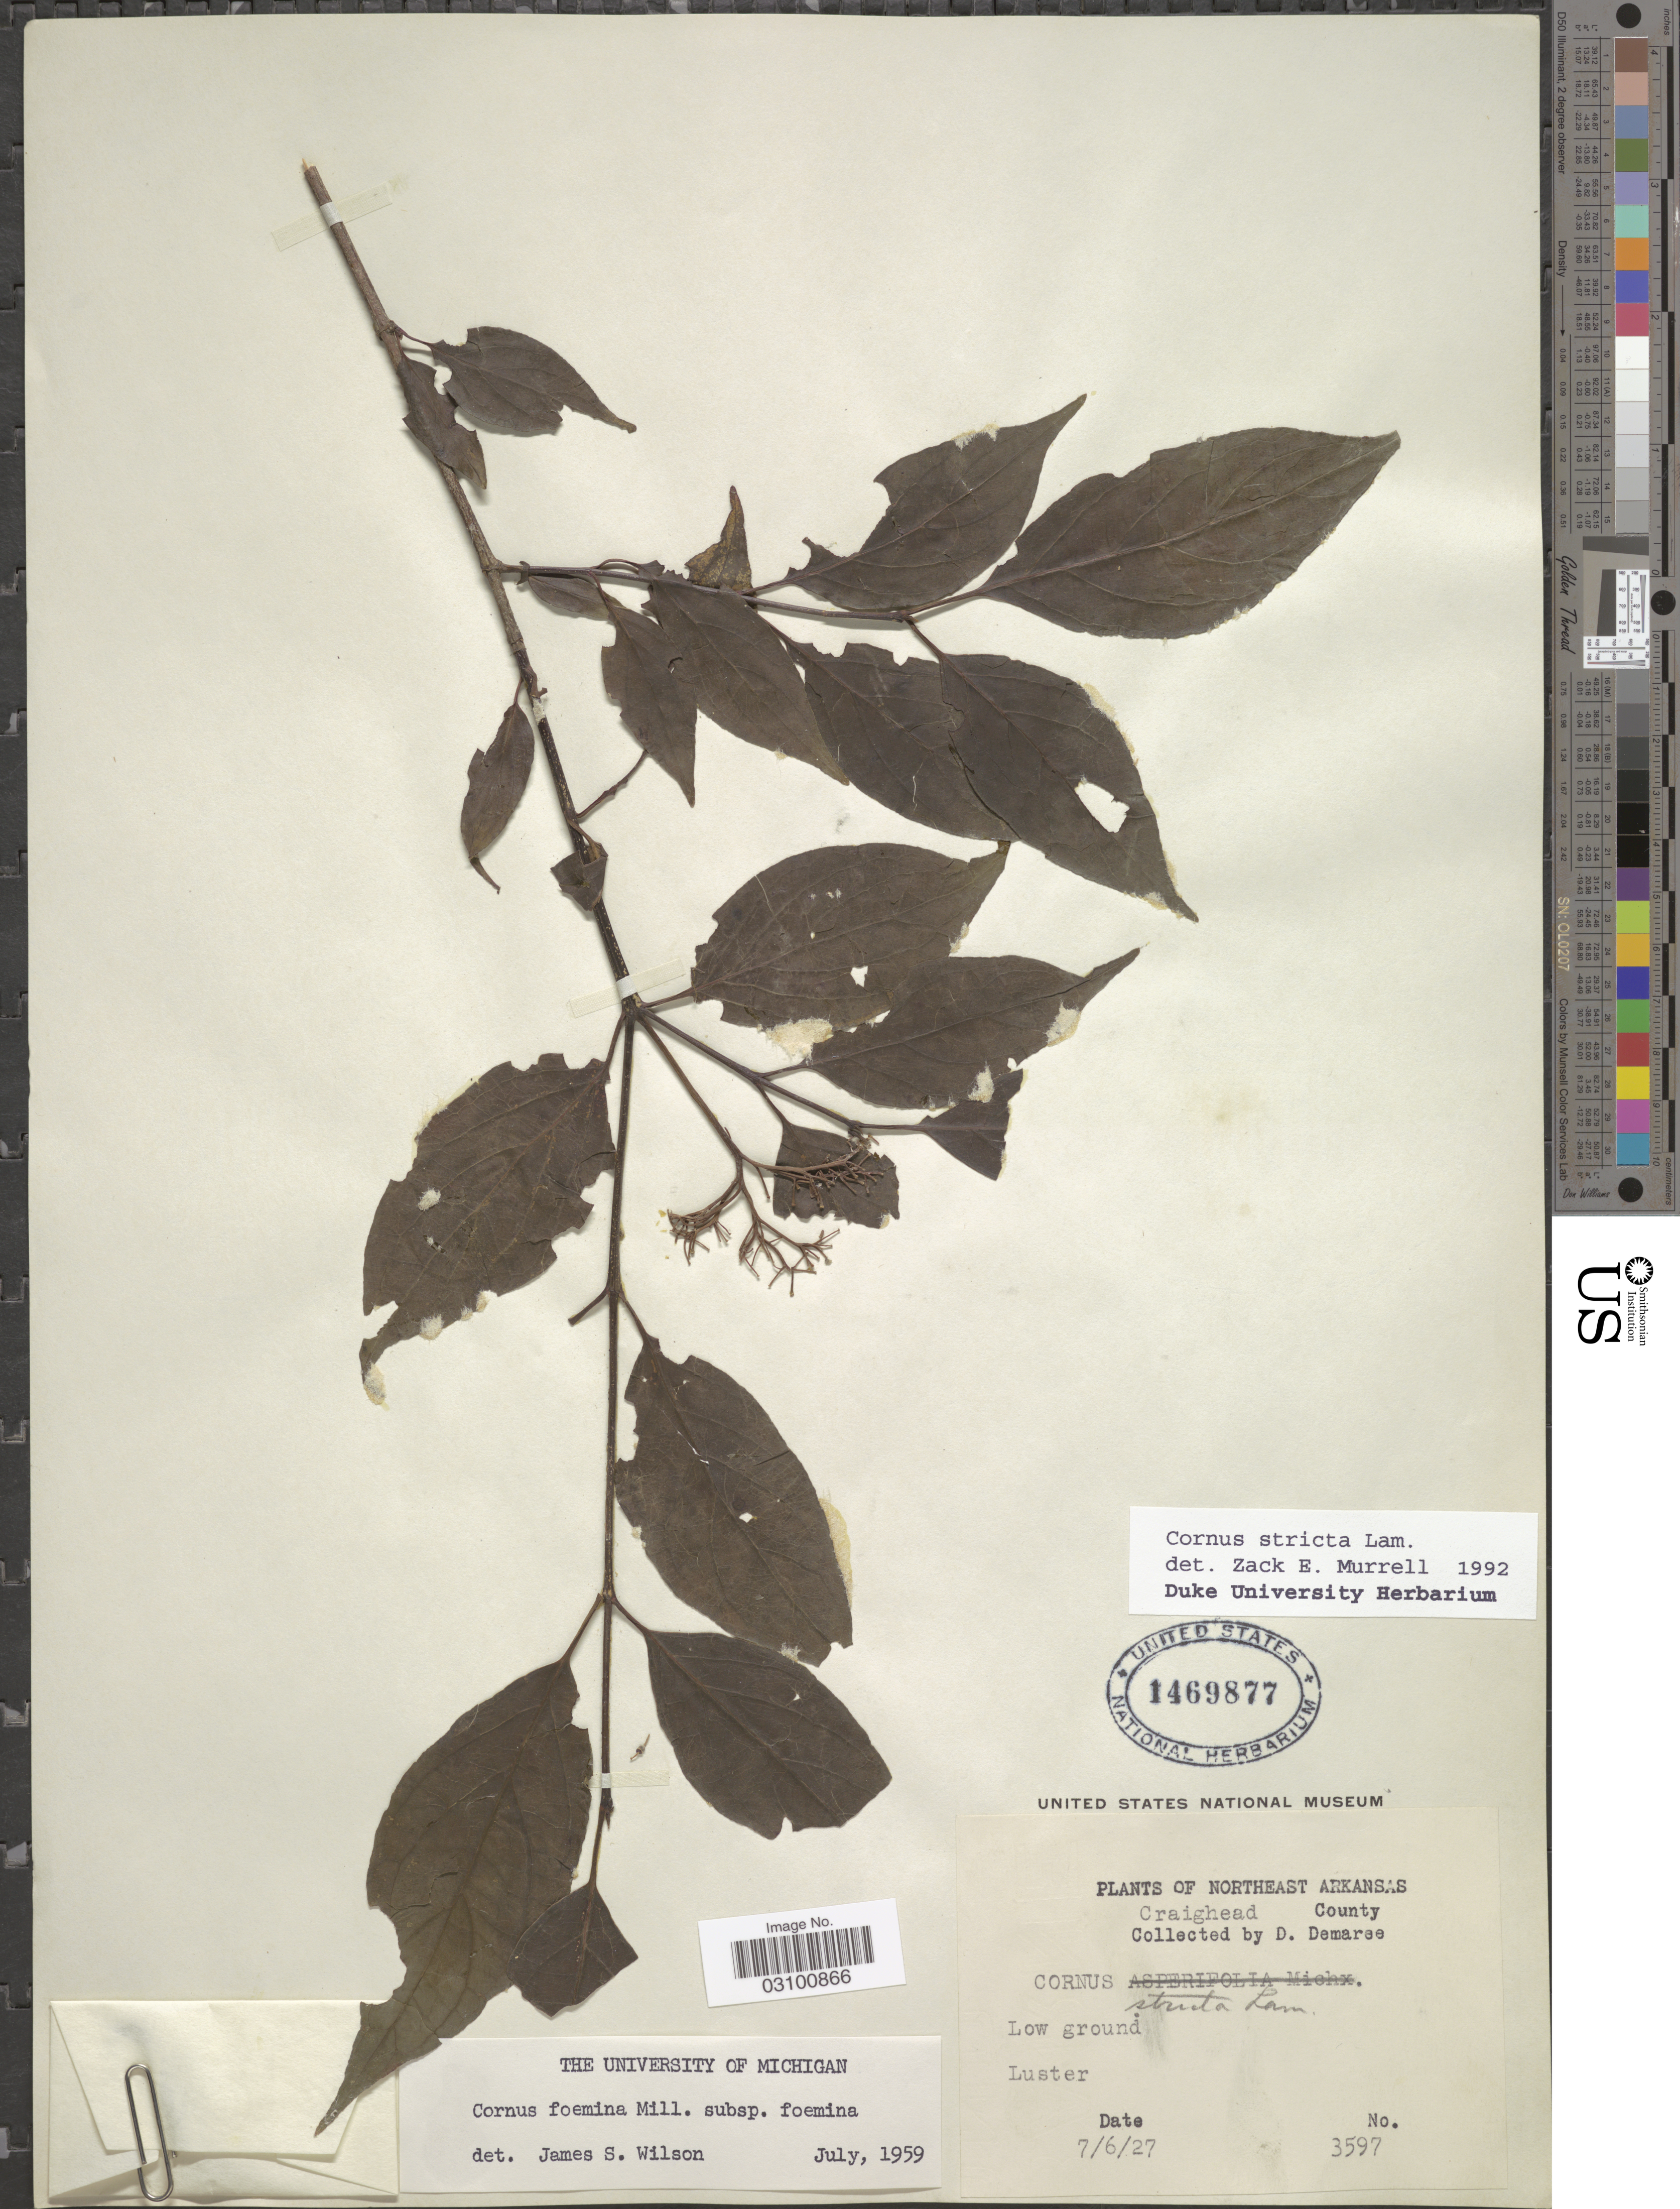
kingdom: Plantae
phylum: Tracheophyta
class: Magnoliopsida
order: Cornales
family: Cornaceae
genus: Cornus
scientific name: Cornus stricta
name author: Lam.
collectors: D. Demaree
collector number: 3597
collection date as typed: Transcribed d/m/y: 6/7/27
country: United States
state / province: Arkansas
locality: Northeast Arkansas. Craighead County. Luster.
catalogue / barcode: US 1469877